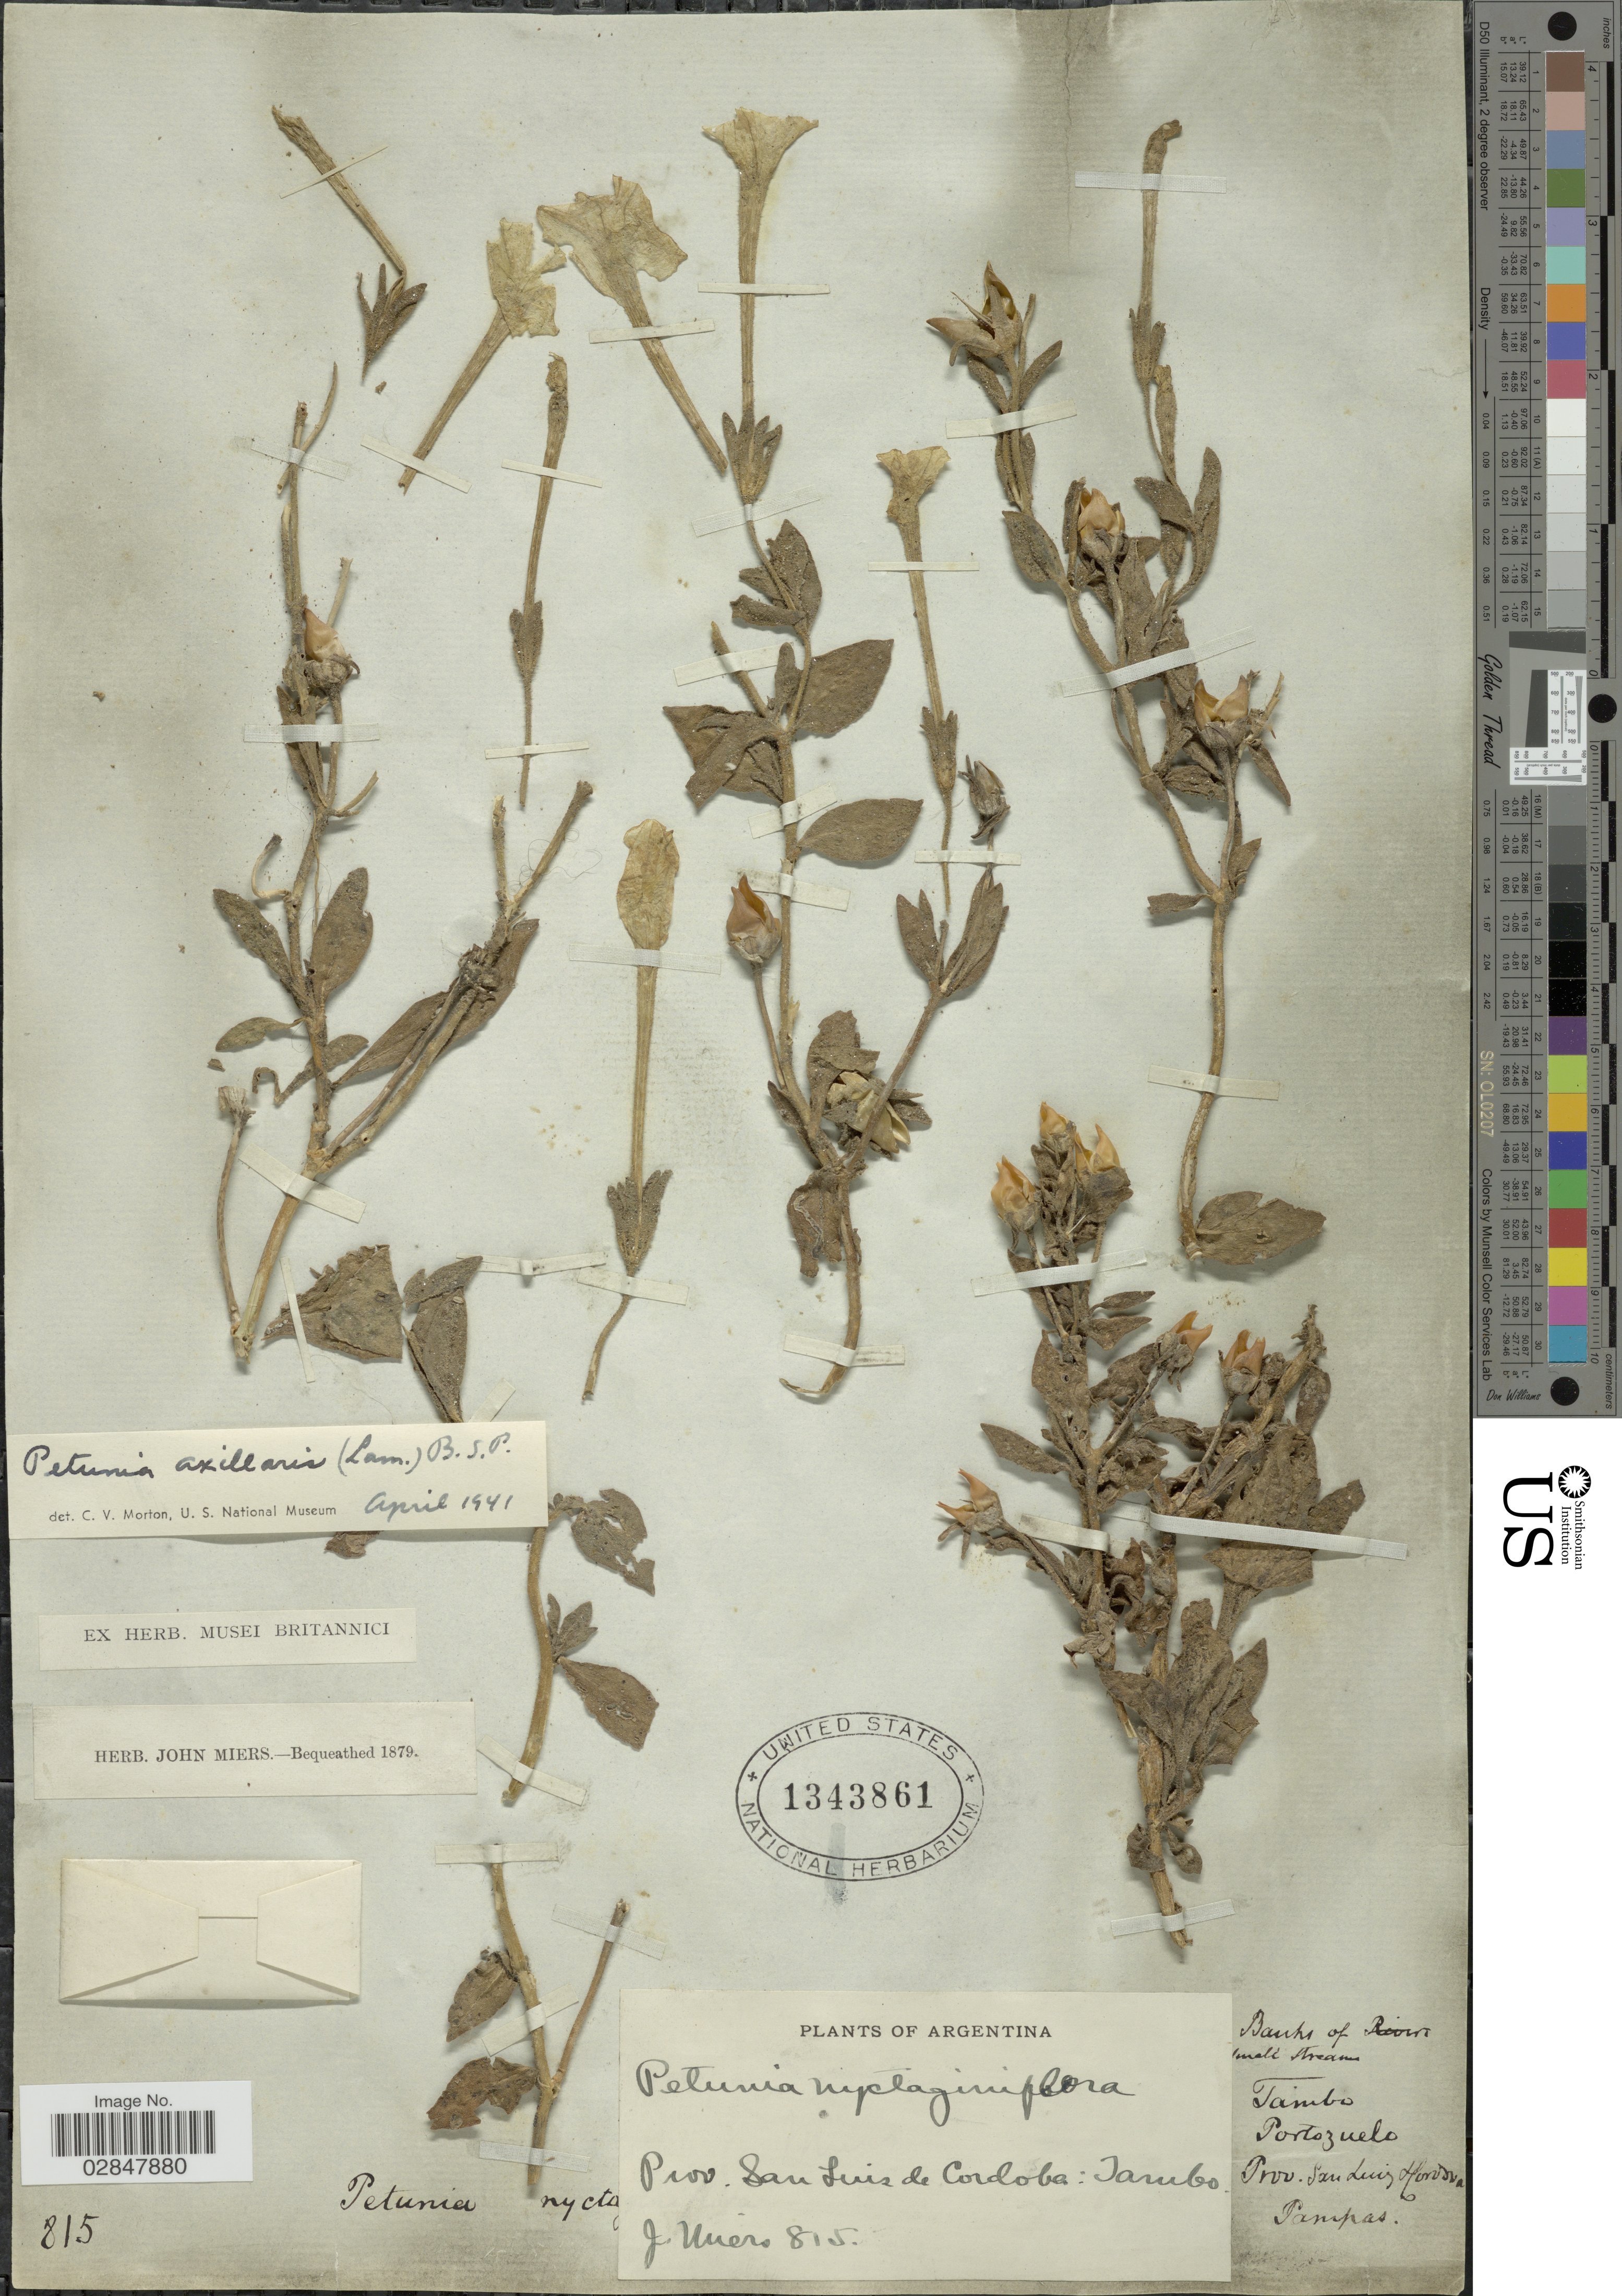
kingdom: Plantae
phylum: Tracheophyta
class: Magnoliopsida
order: Solanales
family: Solanaceae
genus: Petunia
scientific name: Petunia axillaris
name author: (Lam.) Britton, Stearns & Poggenb.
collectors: J. Miers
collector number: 815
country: Argentina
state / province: Cordoba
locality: Prov. San Luis de Cordoba, Tambo, Portozuelo.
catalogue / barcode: US 1343861